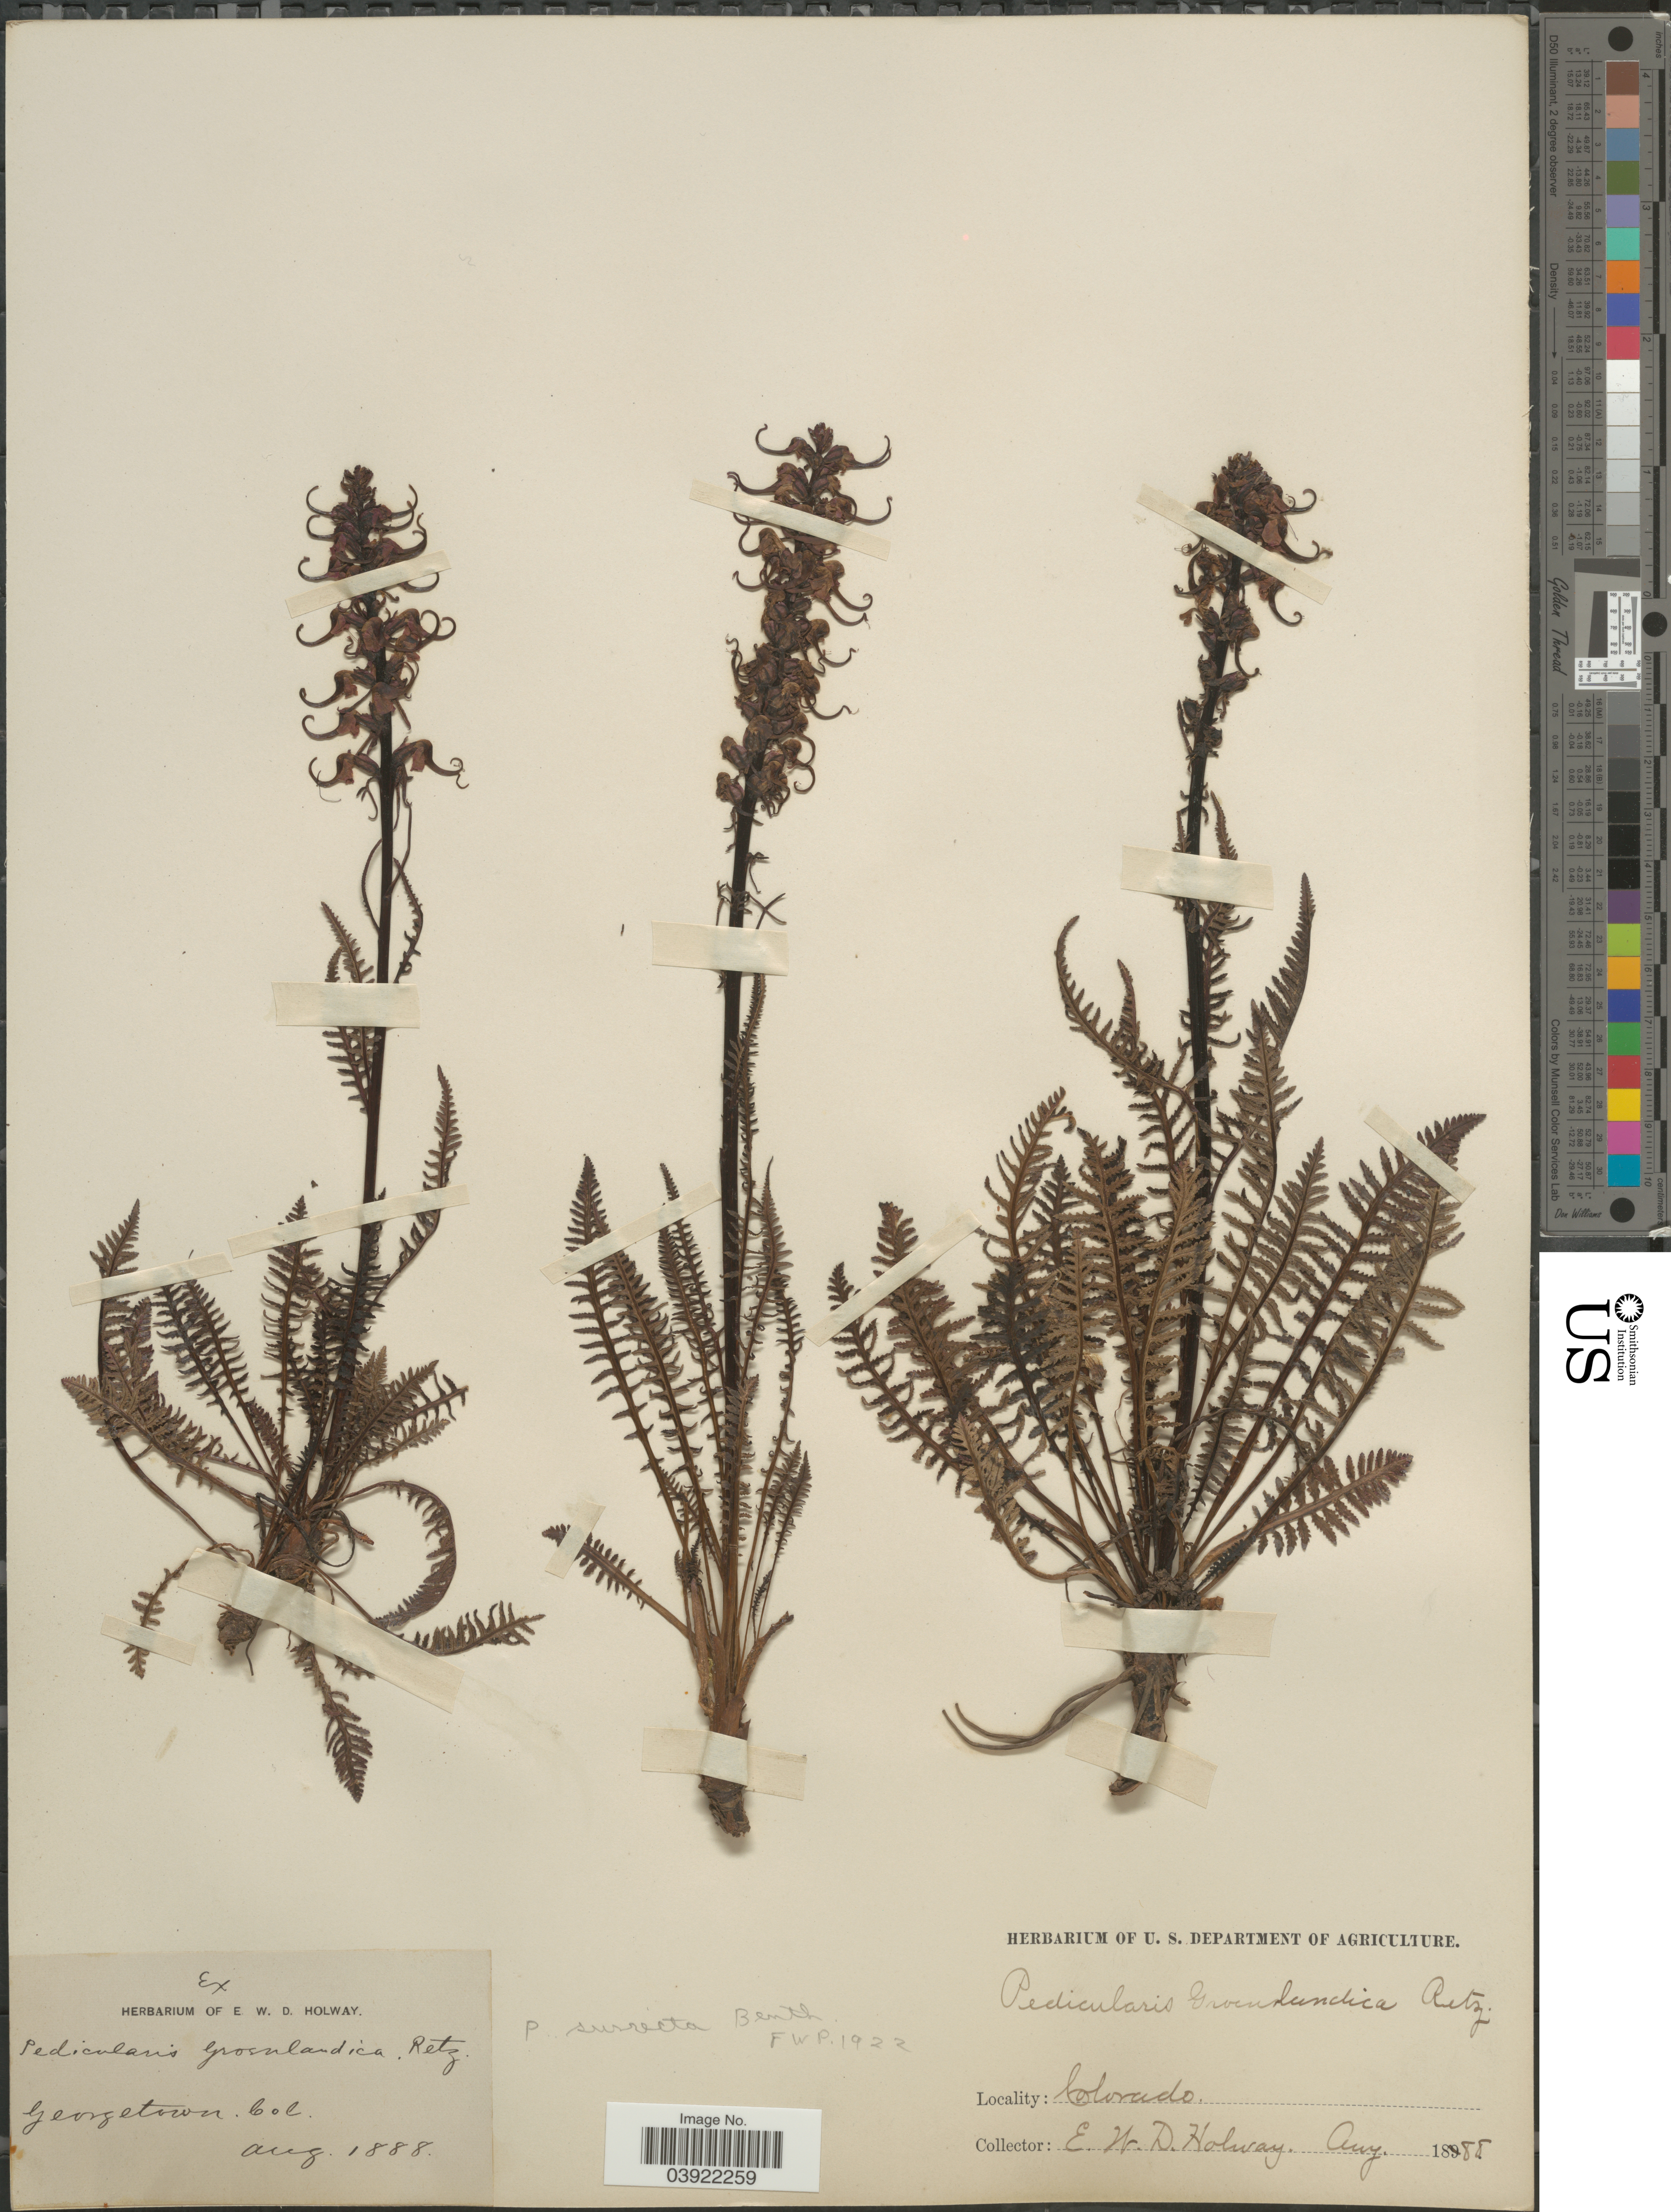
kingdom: Plantae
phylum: Tracheophyta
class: Magnoliopsida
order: Lamiales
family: Orobanchaceae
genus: Pedicularis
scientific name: Pedicularis groenlandica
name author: Retz.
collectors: E. W. D. Holway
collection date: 1888-08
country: United States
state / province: Colorado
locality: Georgetown.